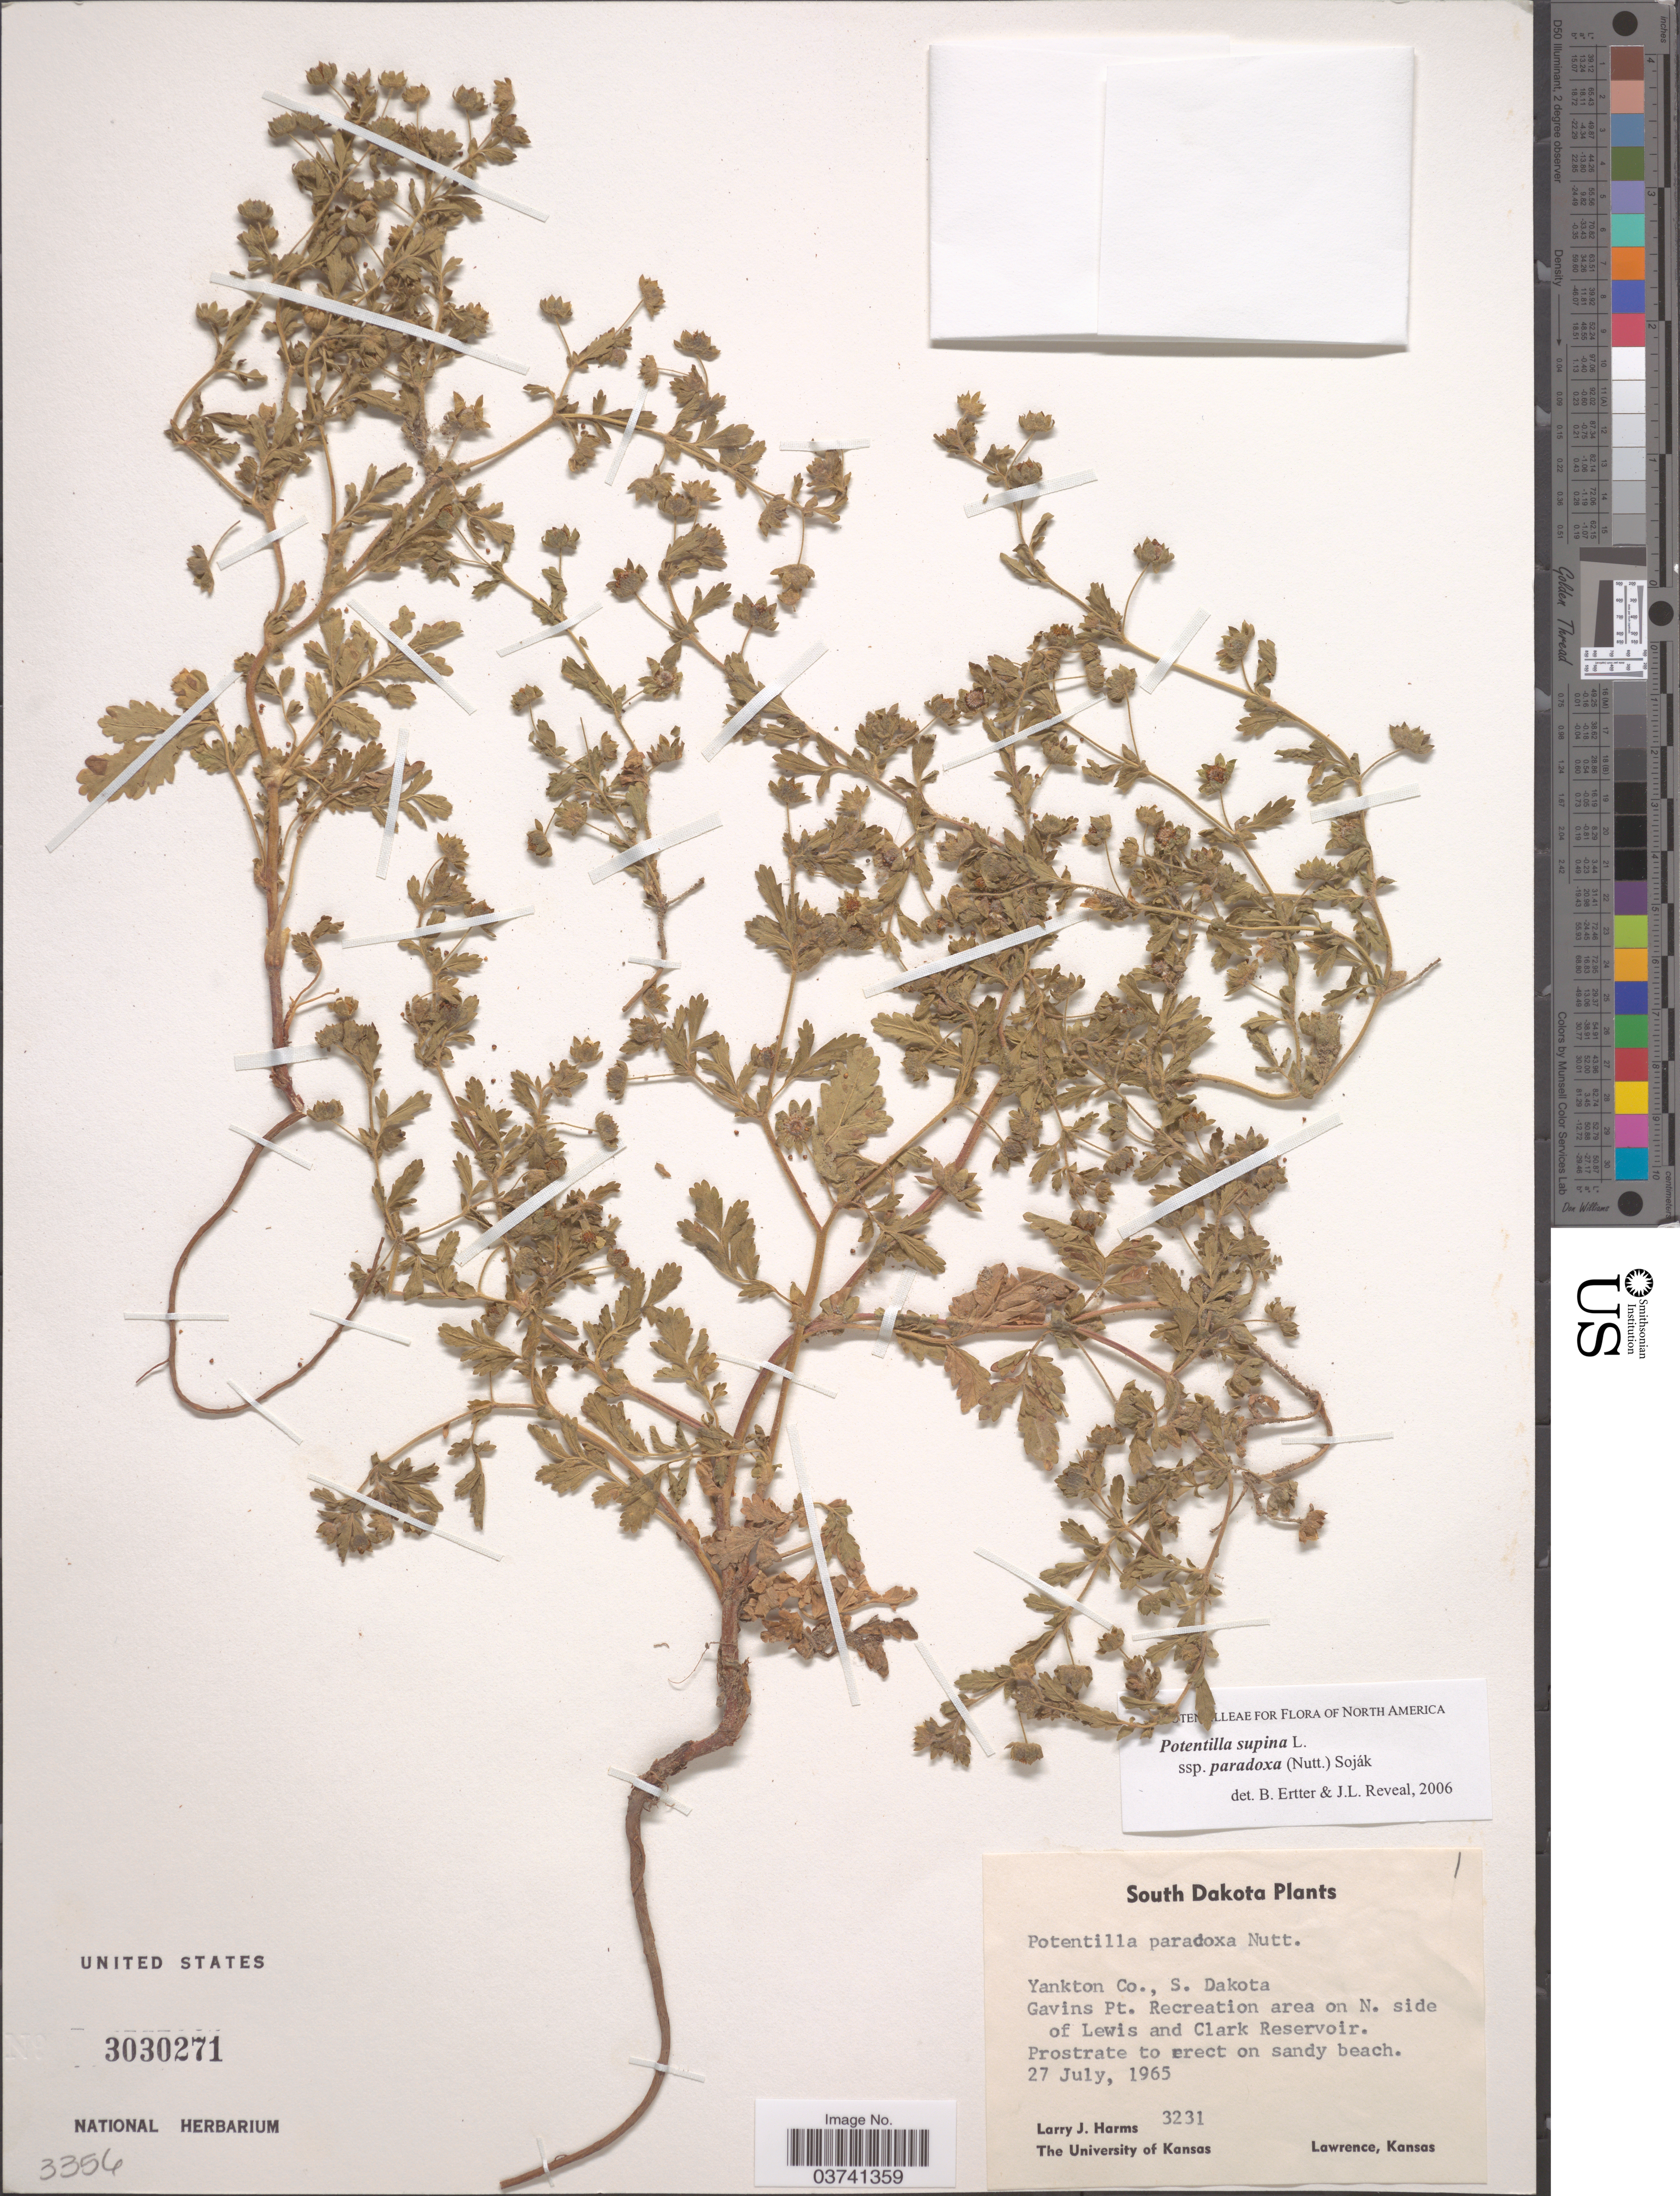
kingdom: Plantae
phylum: Tracheophyta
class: Magnoliopsida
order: Rosales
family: Rosaceae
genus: Potentilla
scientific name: Potentilla supina subsp. paradoxa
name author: (Nutt.) Soják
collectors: L. Harms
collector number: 3231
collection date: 1965-07-27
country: United States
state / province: South Dakota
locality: Yankton Co. Gavins Pt. Recreation area on N. side of Lewis and Clark Reservoir.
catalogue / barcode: US 3030271